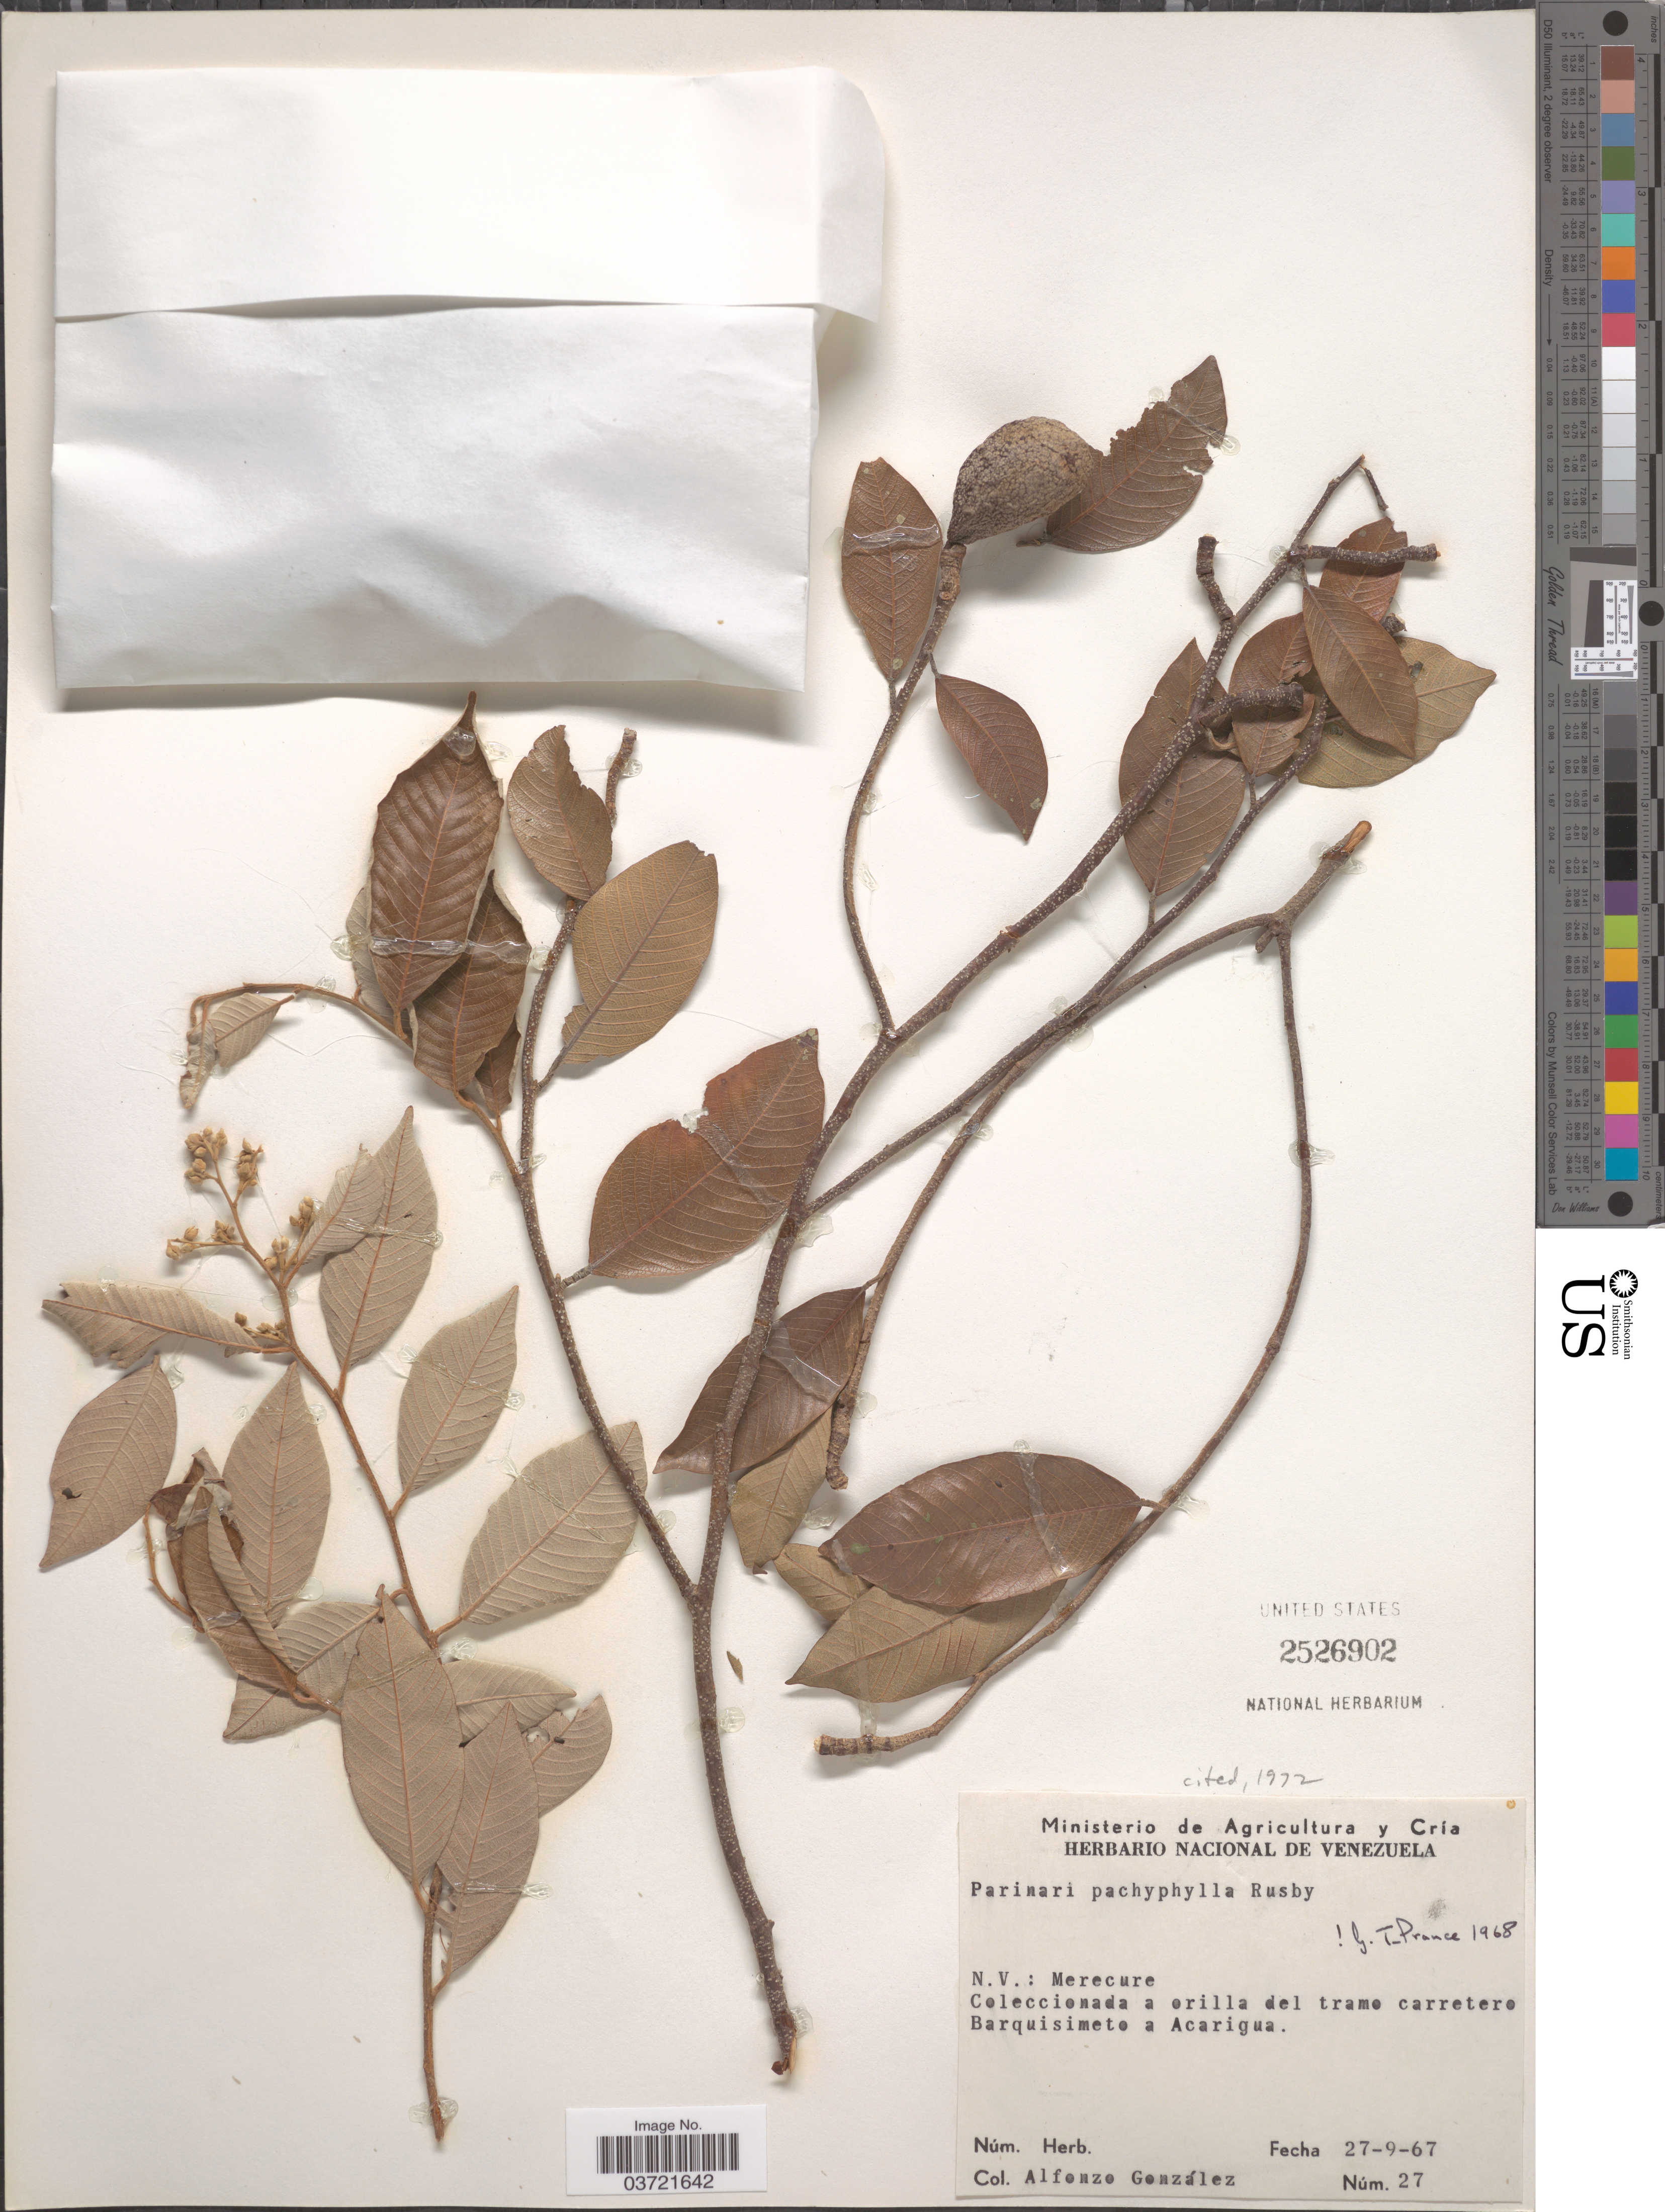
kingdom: Plantae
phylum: Tracheophyta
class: Magnoliopsida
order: Malpighiales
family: Chrysobalanaceae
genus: Parinari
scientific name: Parinari pachyphylla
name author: Rusby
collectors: A. C. González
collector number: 27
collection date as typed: Transcribed d/m/y: 27/9/67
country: Venezuela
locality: Del tramo carretero Barquisimeto a Acarigua.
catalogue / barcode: US 2526902